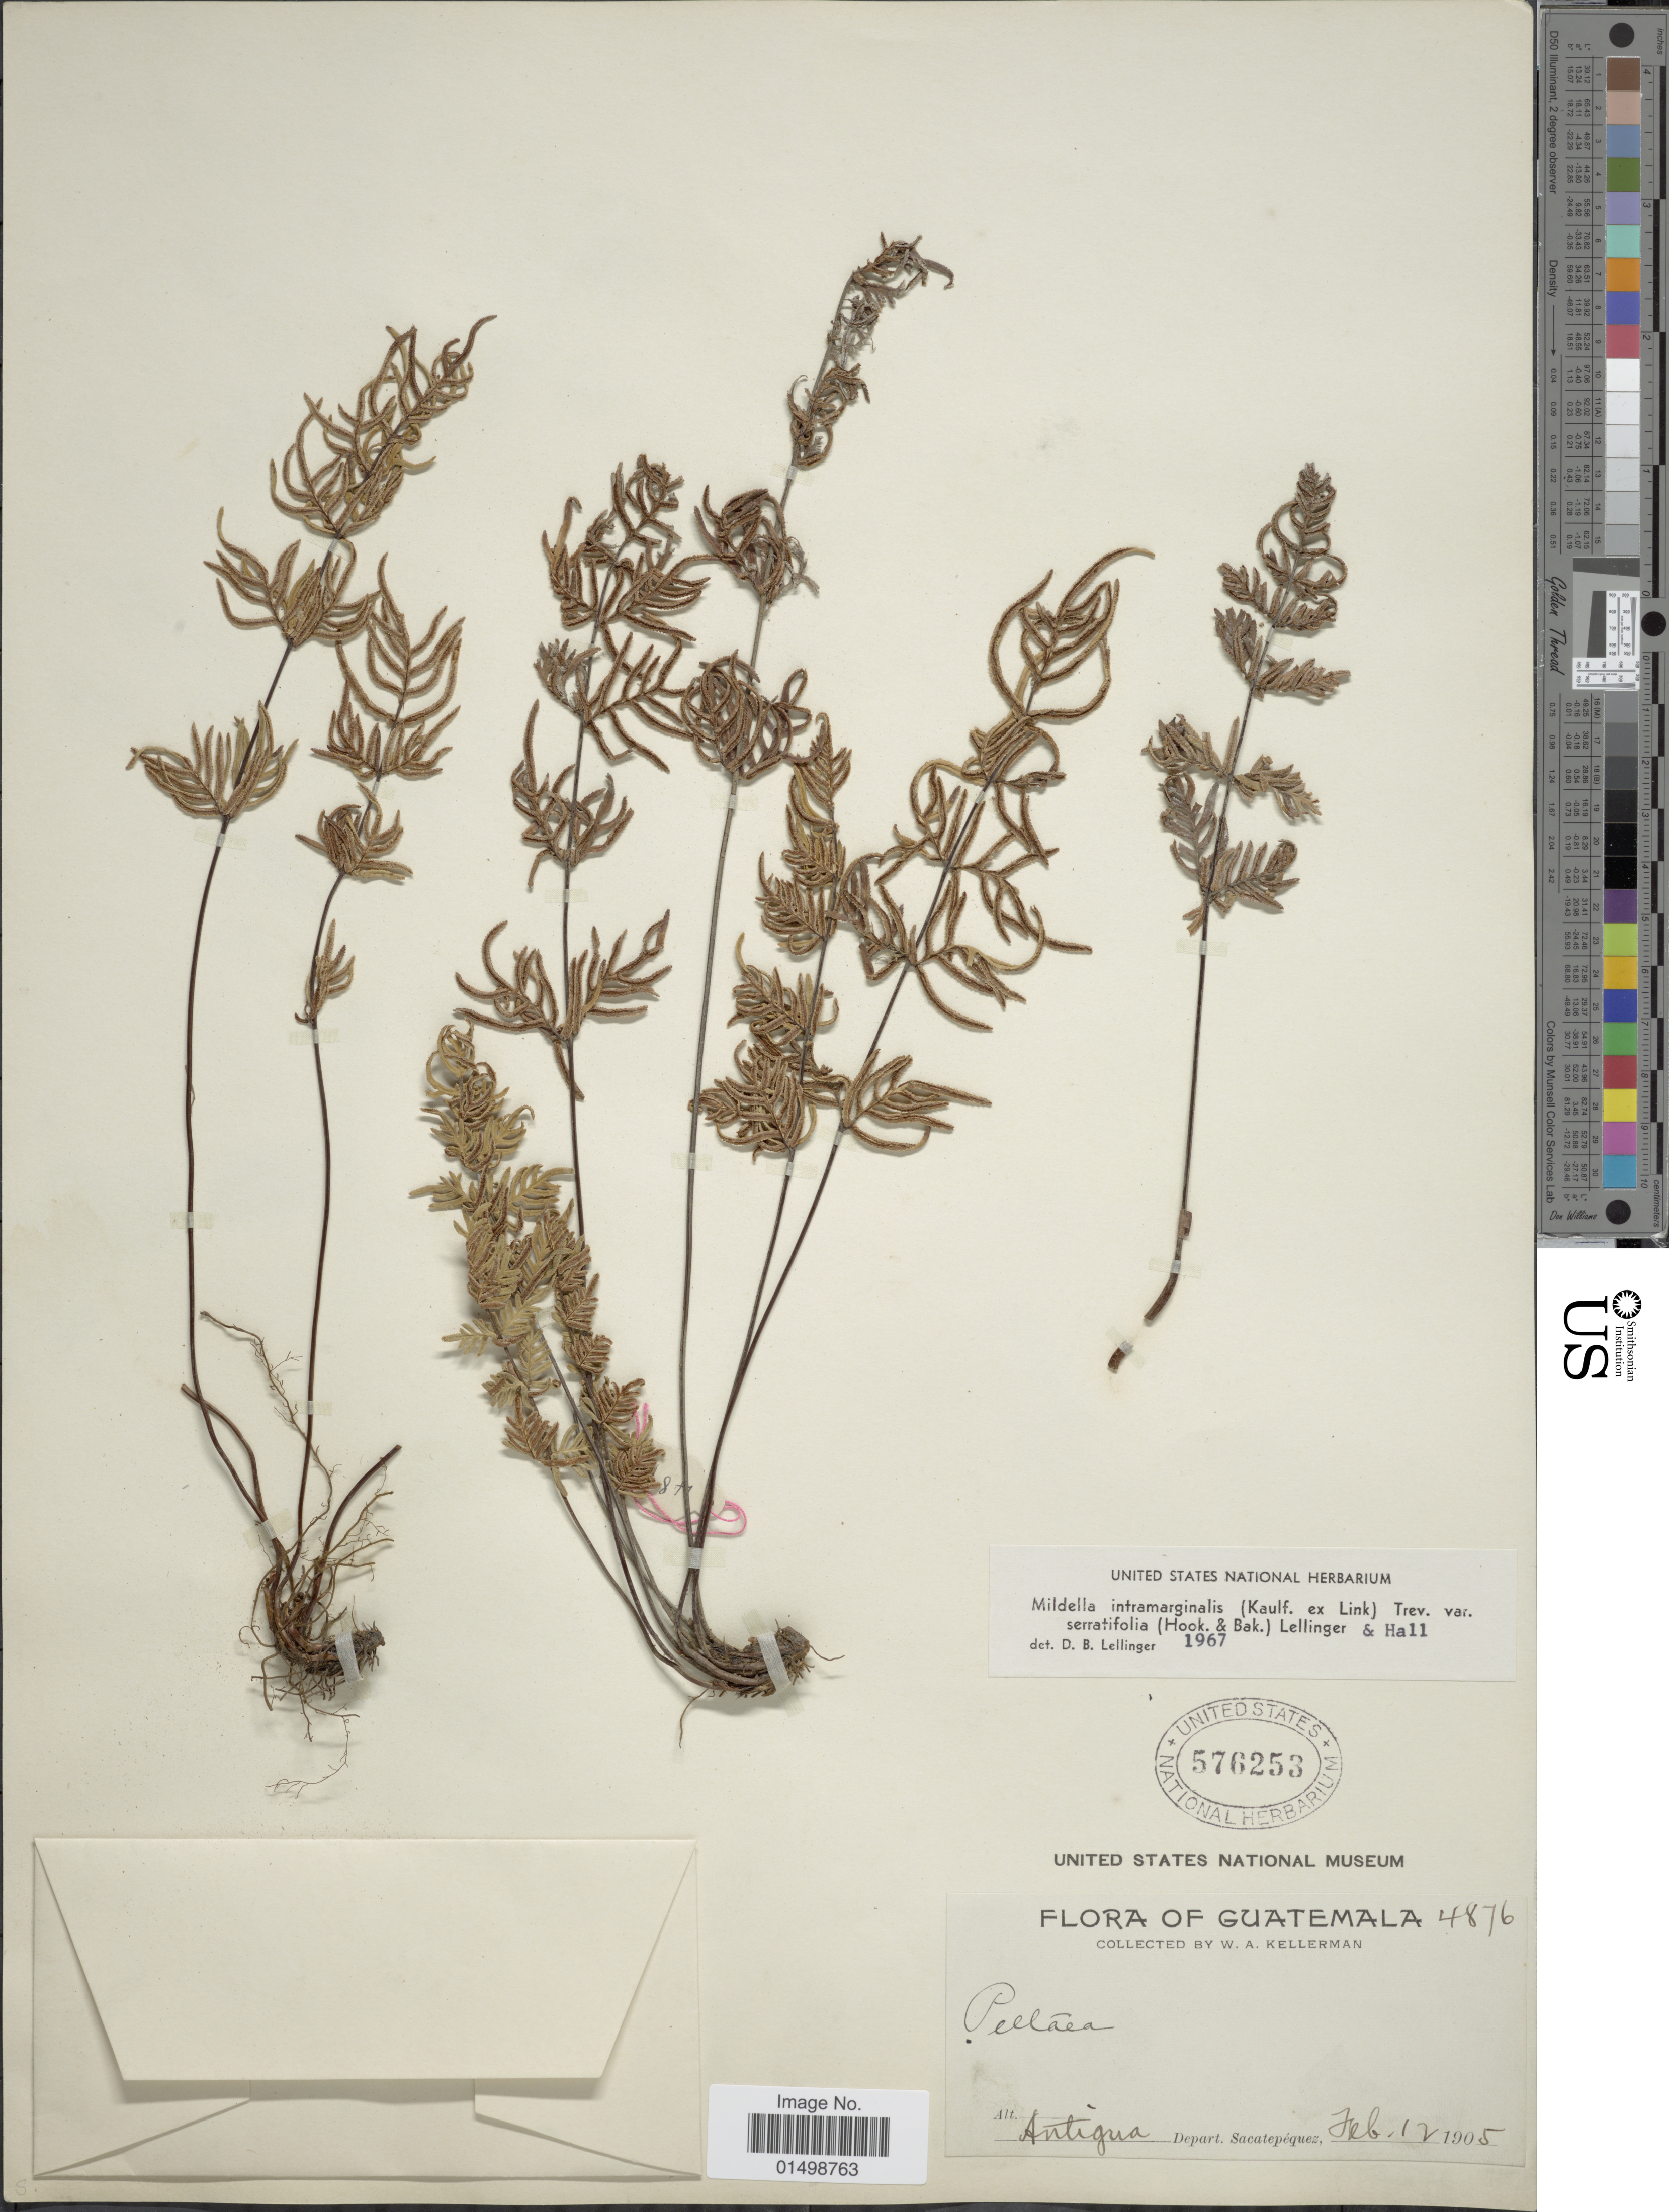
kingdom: Plantae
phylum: Tracheophyta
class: Polypodiopsida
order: Polypodiales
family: Pteridaceae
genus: Cheilanthes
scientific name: Cheilanthes intramarginalis var. serratifolia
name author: (Kaulf.) Hook.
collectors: W. Kellerman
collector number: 4876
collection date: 1905-02-12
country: Guatemala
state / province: Sacatepéquez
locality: Depart. Sacatepequez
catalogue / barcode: US 576253